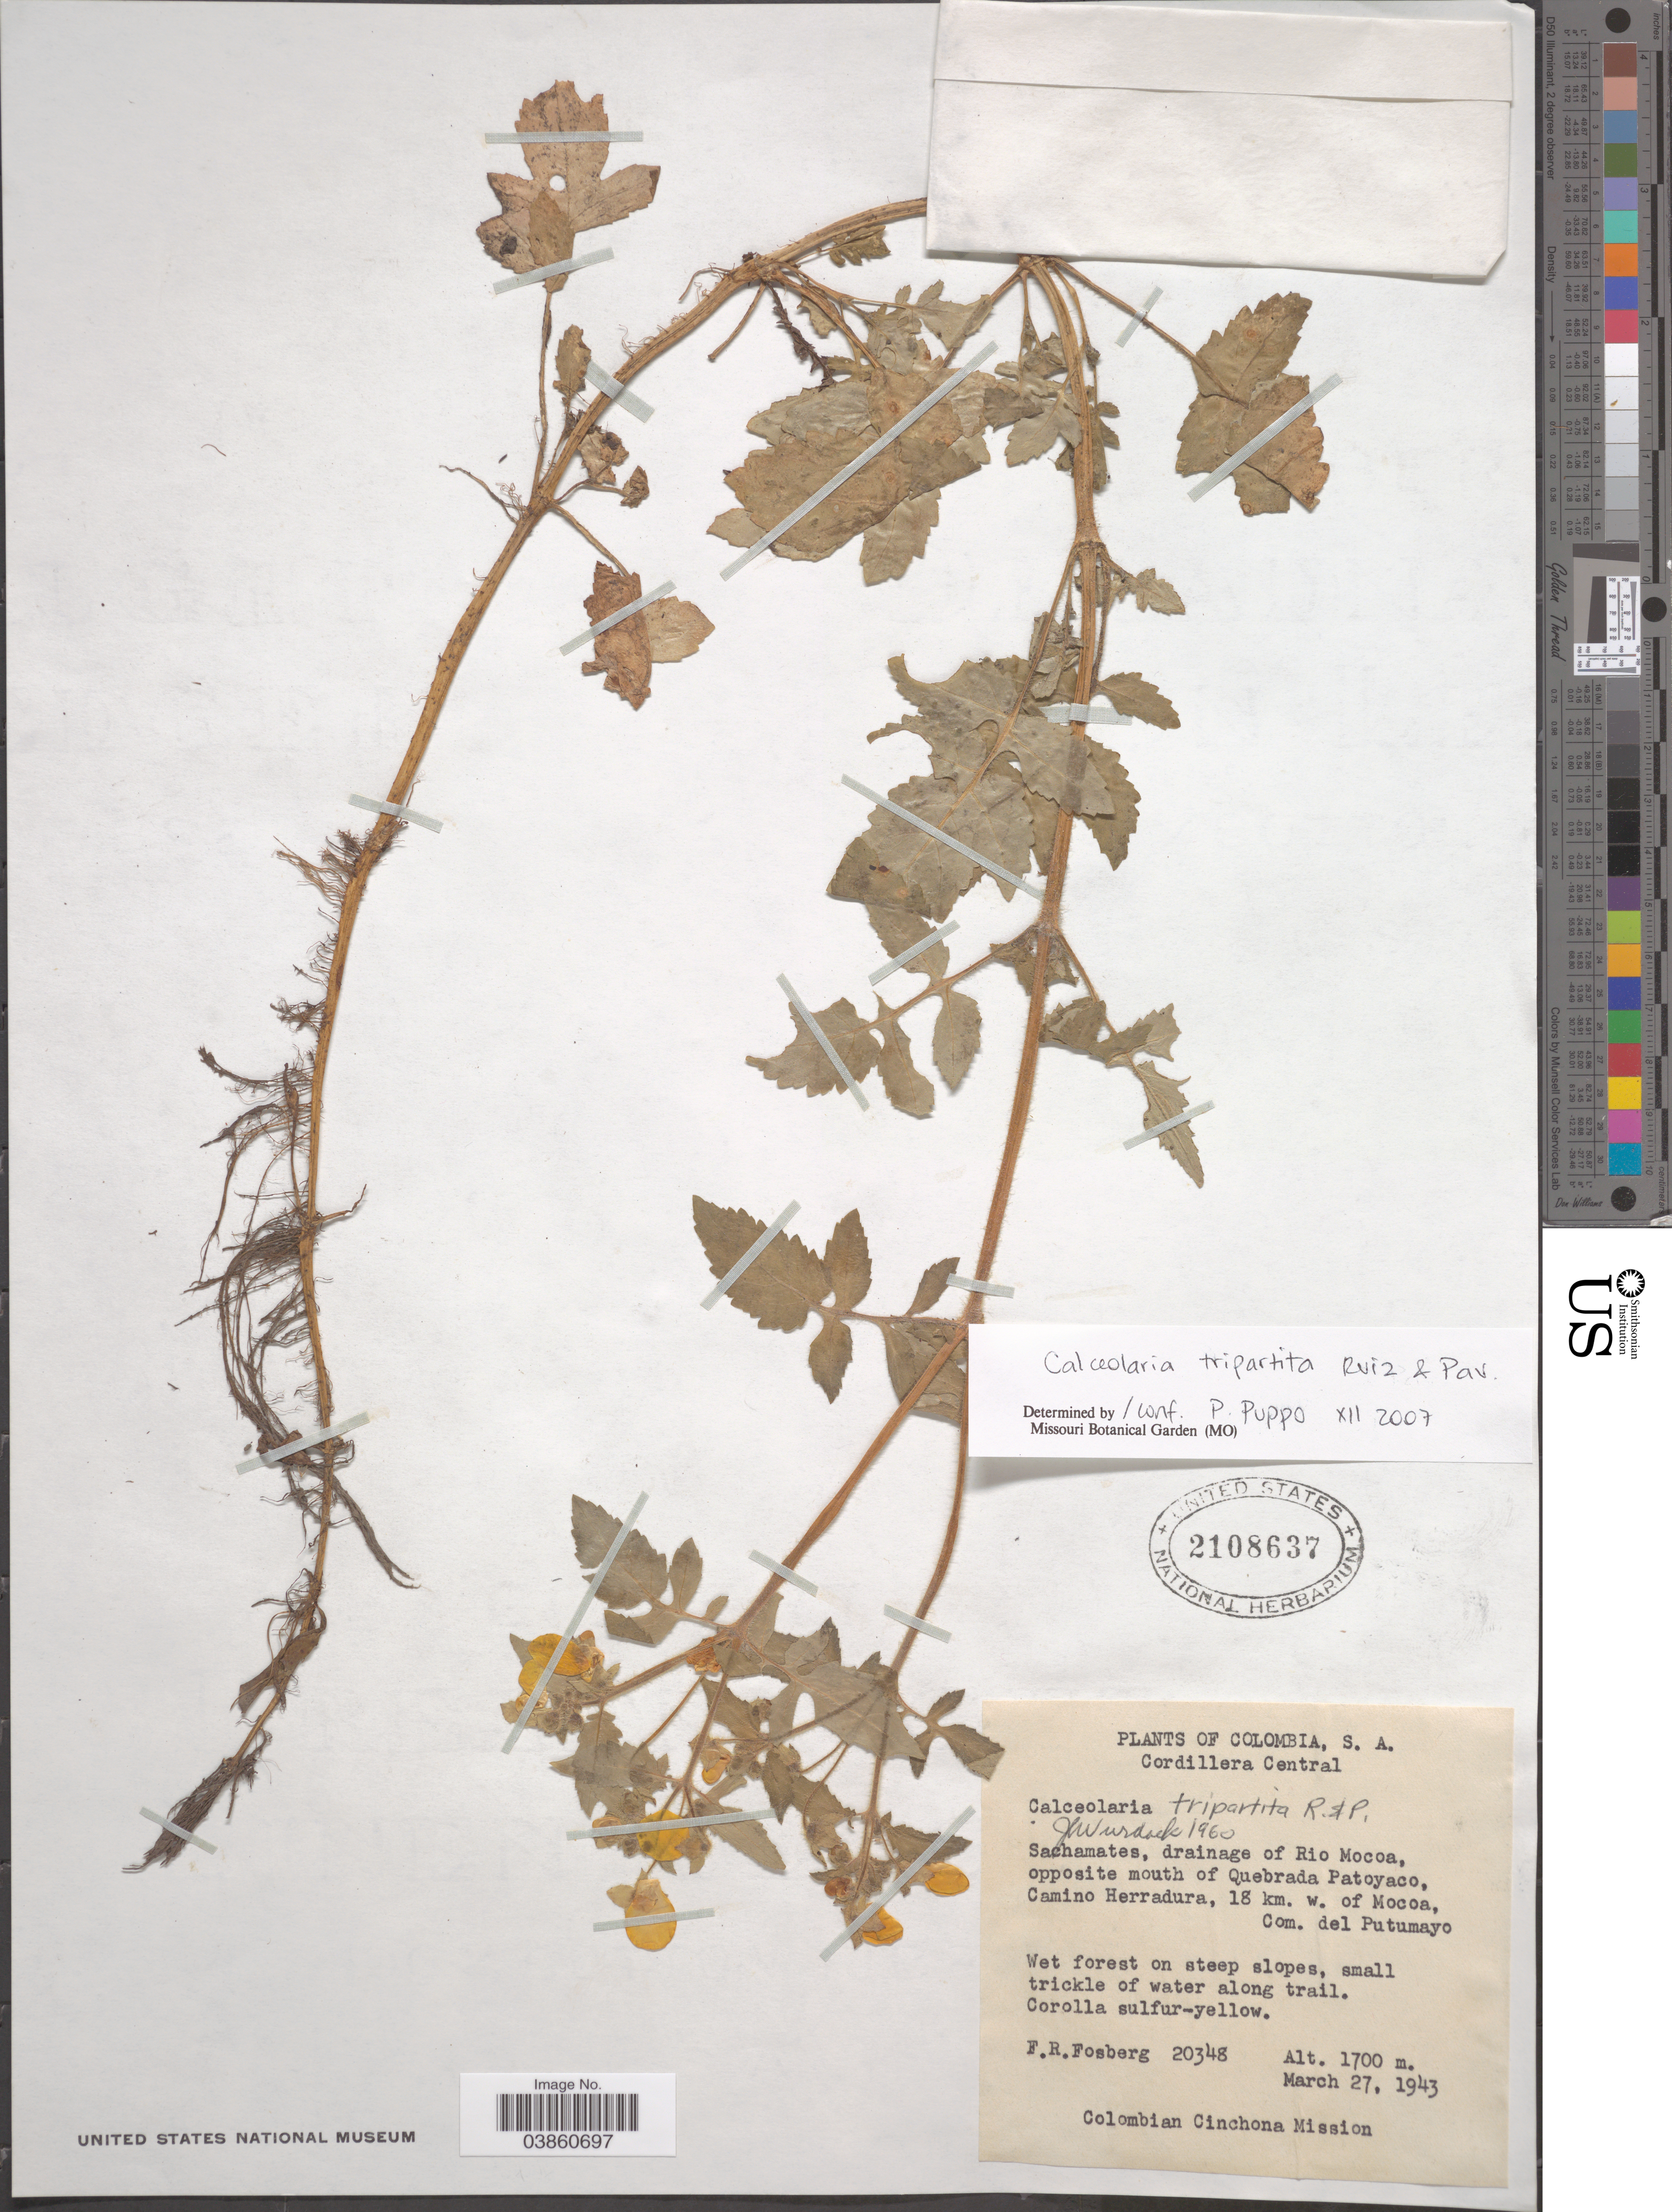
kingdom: Plantae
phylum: Tracheophyta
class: Magnoliopsida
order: Lamiales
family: Calceolariaceae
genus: Calceolaria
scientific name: Calceolaria tripartita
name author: Ruiz & Pav.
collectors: F. R. Fosberg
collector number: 2034g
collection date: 1943-03-27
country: Colombia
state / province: Putumayo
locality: Cordillera Central. Sachamates, drainage of Rio Mocoa, opposite mouth of Quebrada Patoyaco, Camino Herradura, 18 km. w. of Mocoa, Com. del. Putumayo.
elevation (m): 1700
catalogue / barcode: US 2108637